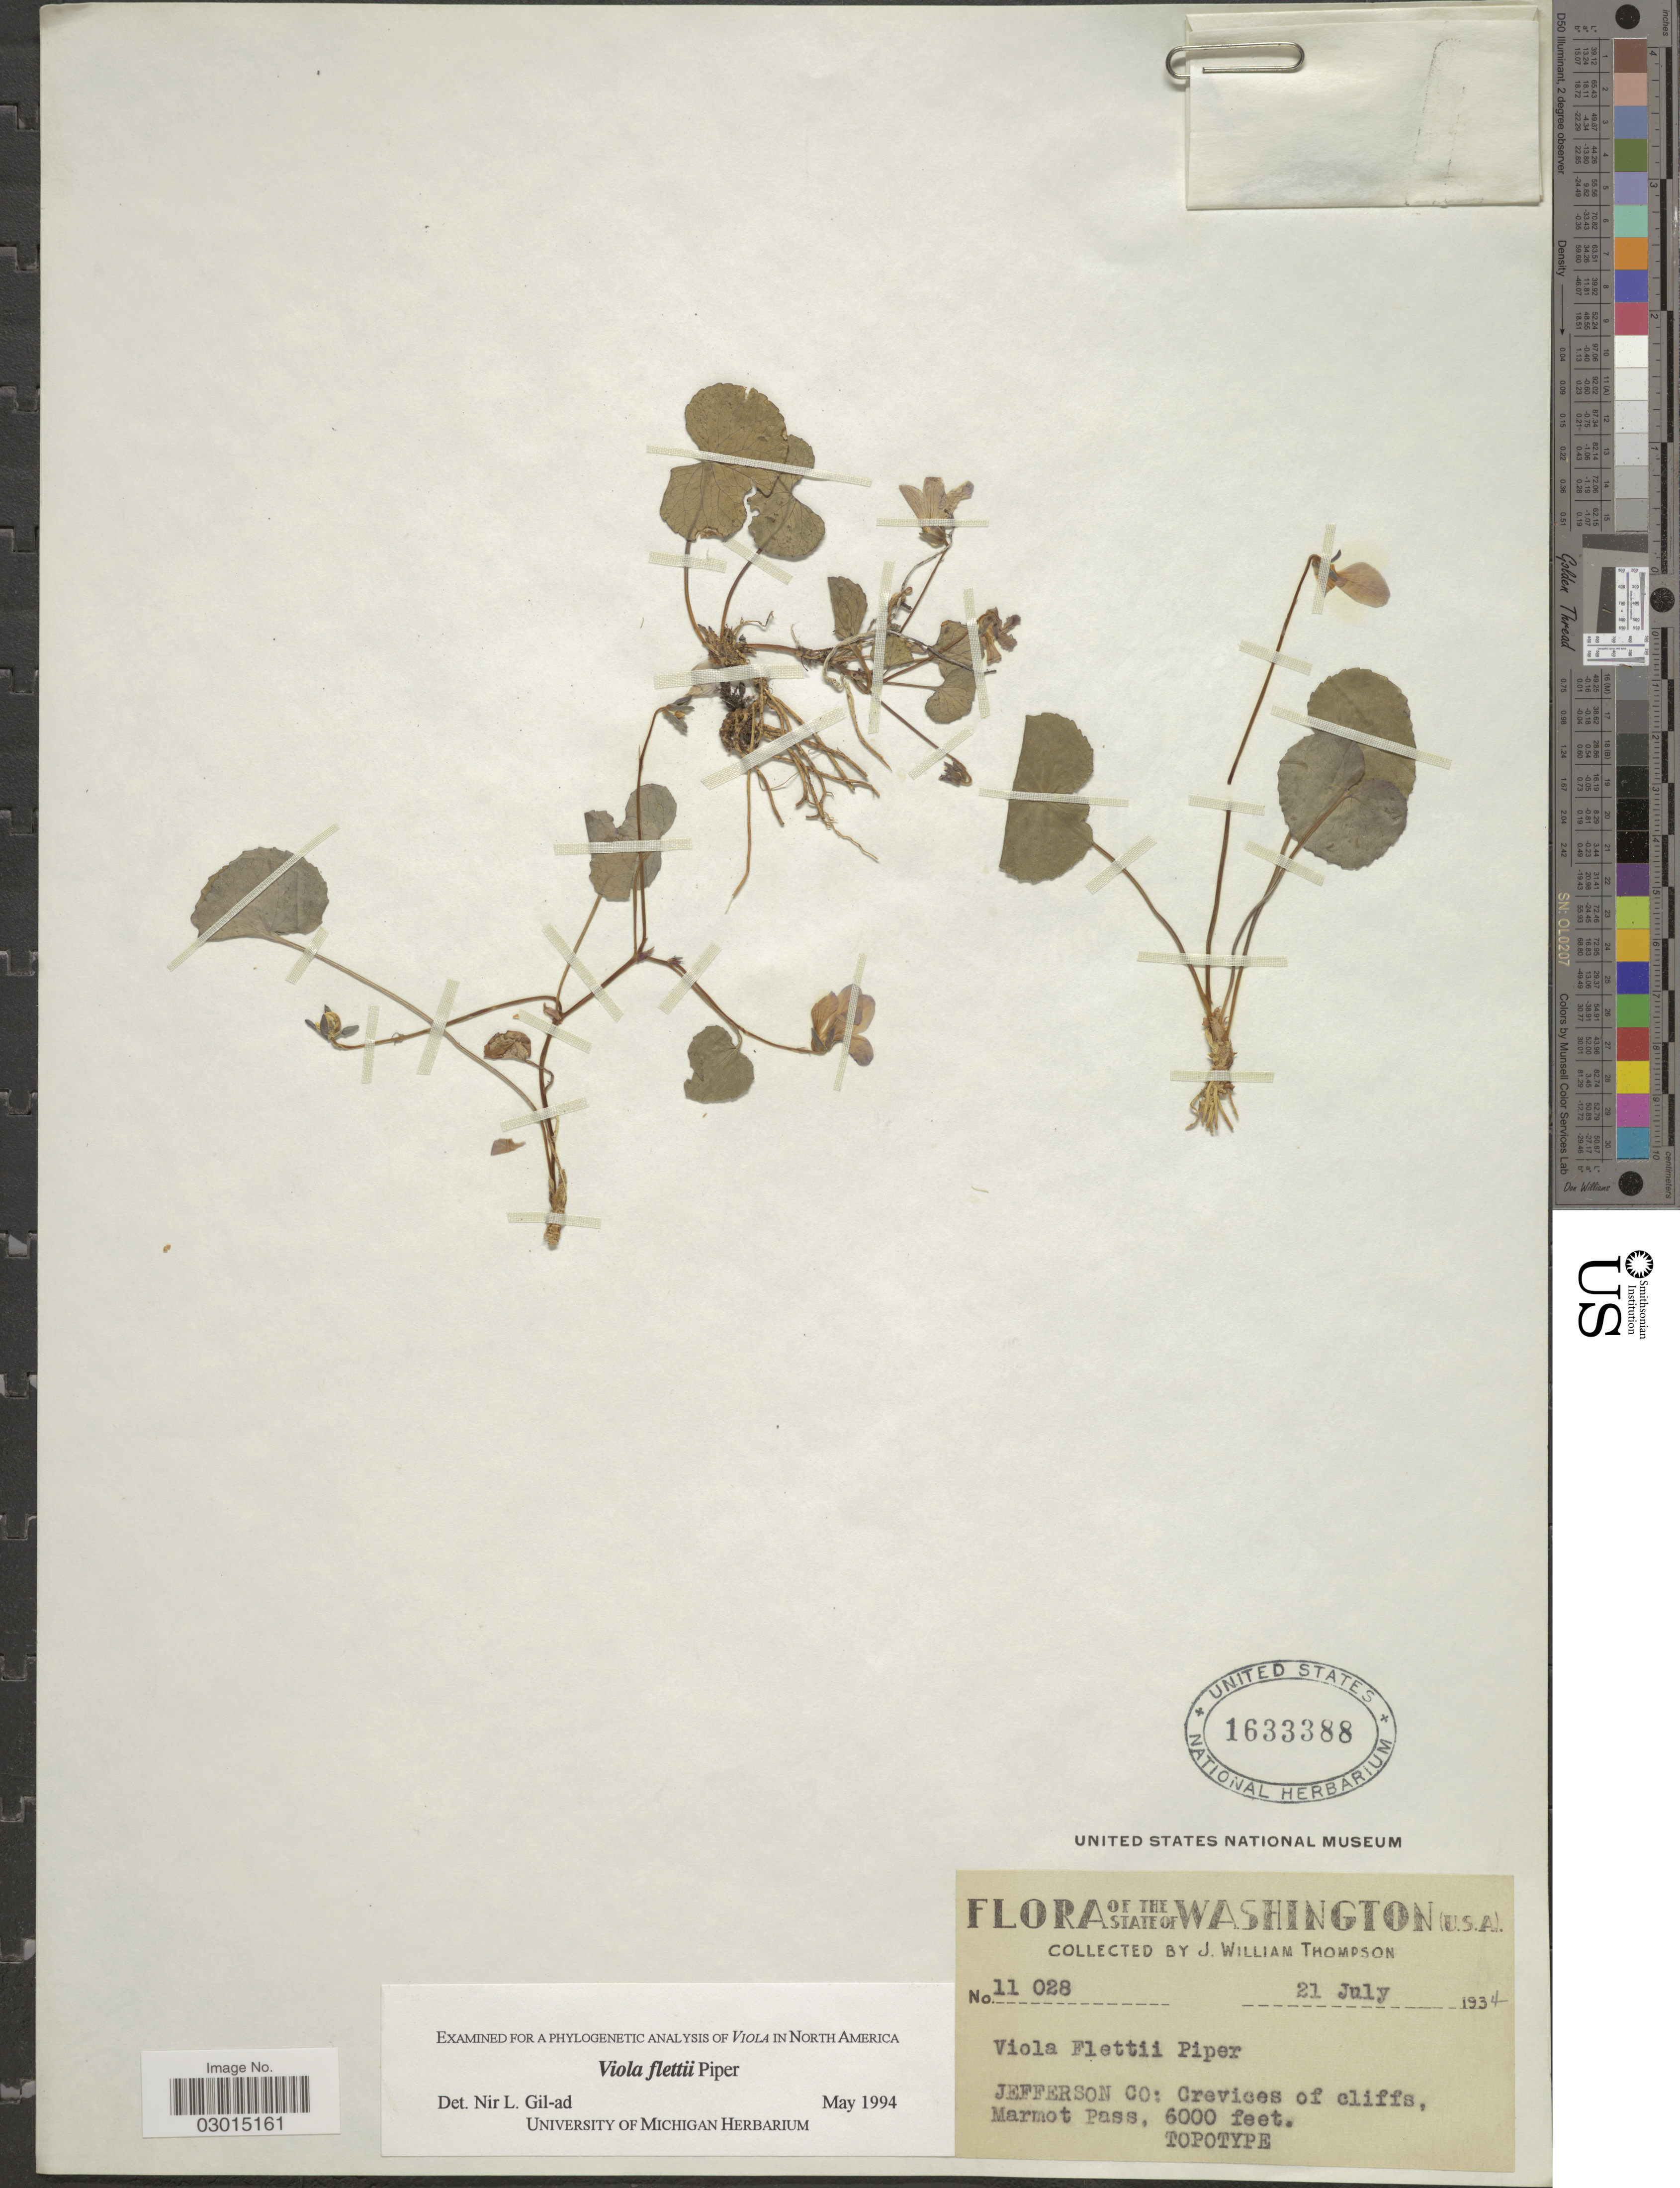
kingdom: Plantae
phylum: Tracheophyta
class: Magnoliopsida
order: Malpighiales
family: Violaceae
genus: Viola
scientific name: Viola flettii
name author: Piper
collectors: J. W. Thompson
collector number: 11028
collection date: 1934-07-21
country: United States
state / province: Washington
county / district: Jefferson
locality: Jefferson Co: Crevices of cliffs, Marmot Pass.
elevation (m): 1829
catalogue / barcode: US 1633388